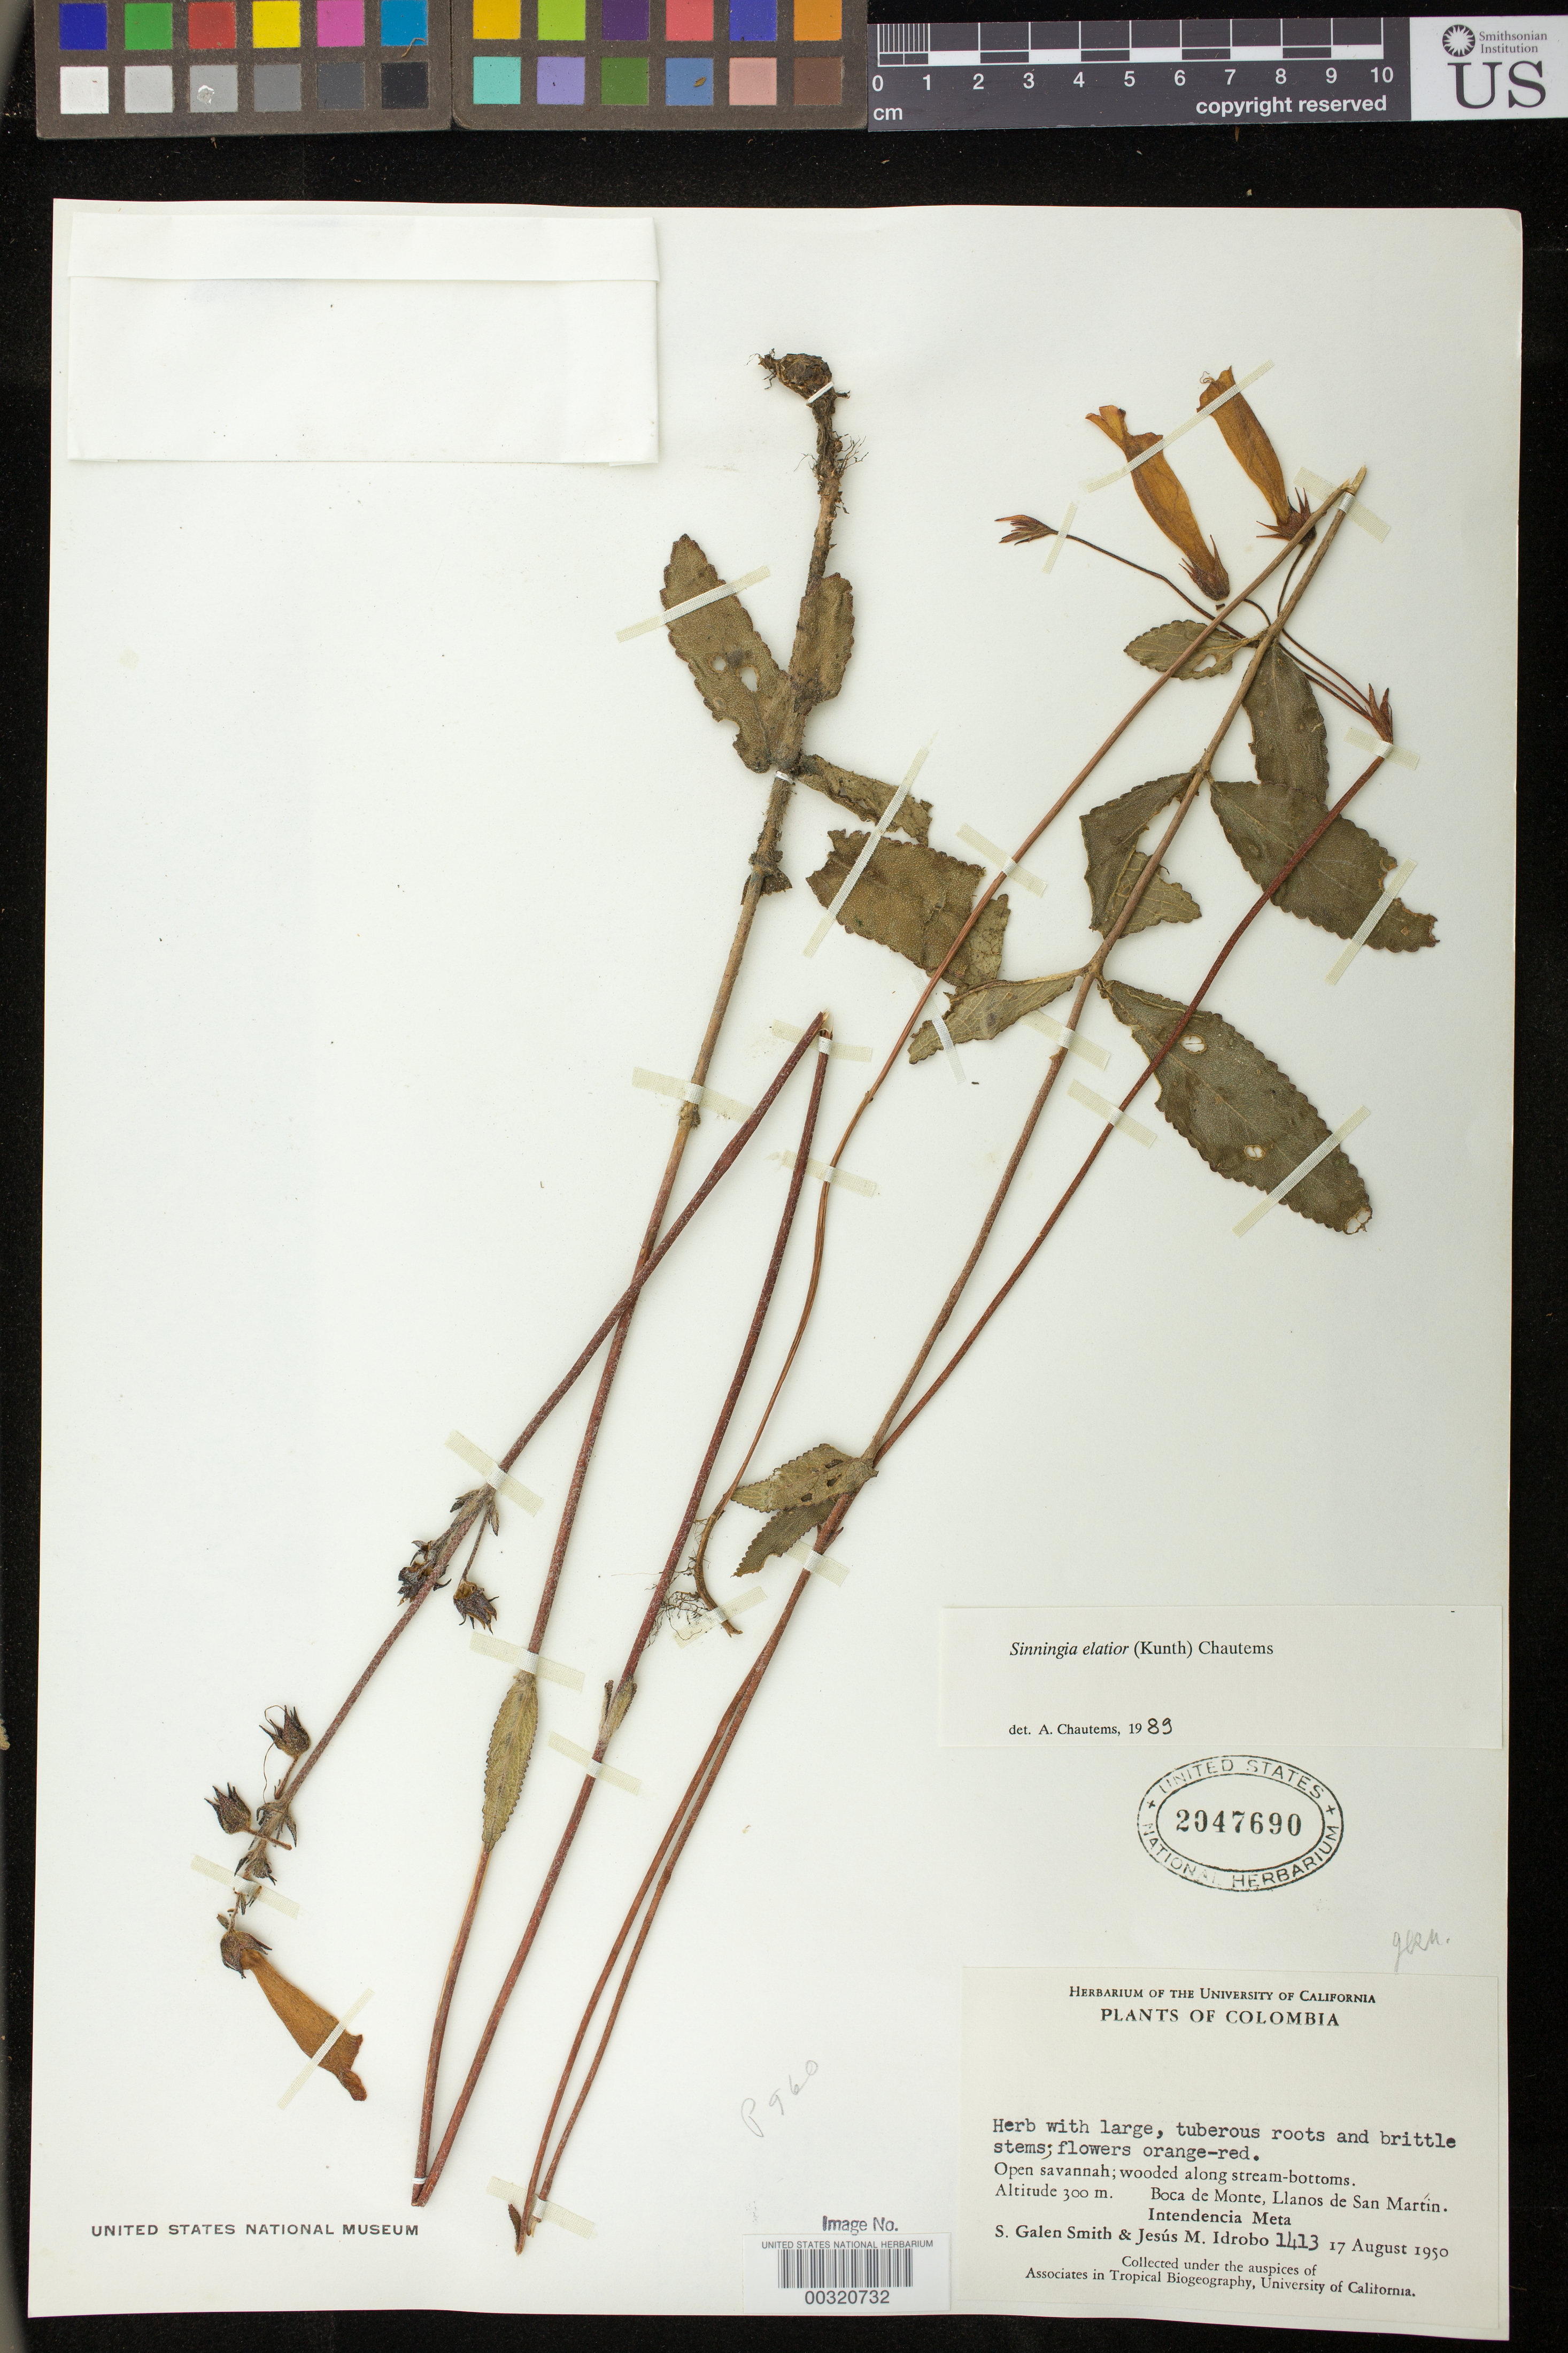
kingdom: Plantae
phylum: Tracheophyta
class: Magnoliopsida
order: Lamiales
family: Gesneriaceae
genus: Sinningia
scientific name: Sinningia elatior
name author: (Kunth) Chautems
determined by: Skog, Laurence E.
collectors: S. G. Smith & J. M. Idrobo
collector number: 1413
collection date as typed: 17 Aug 1950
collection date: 1950-08-17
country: Colombia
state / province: Meta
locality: Boca de Monte, Llanos de San Martín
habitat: Open savannah; wooded along stream-bottoms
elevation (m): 300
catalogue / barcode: US 2047690